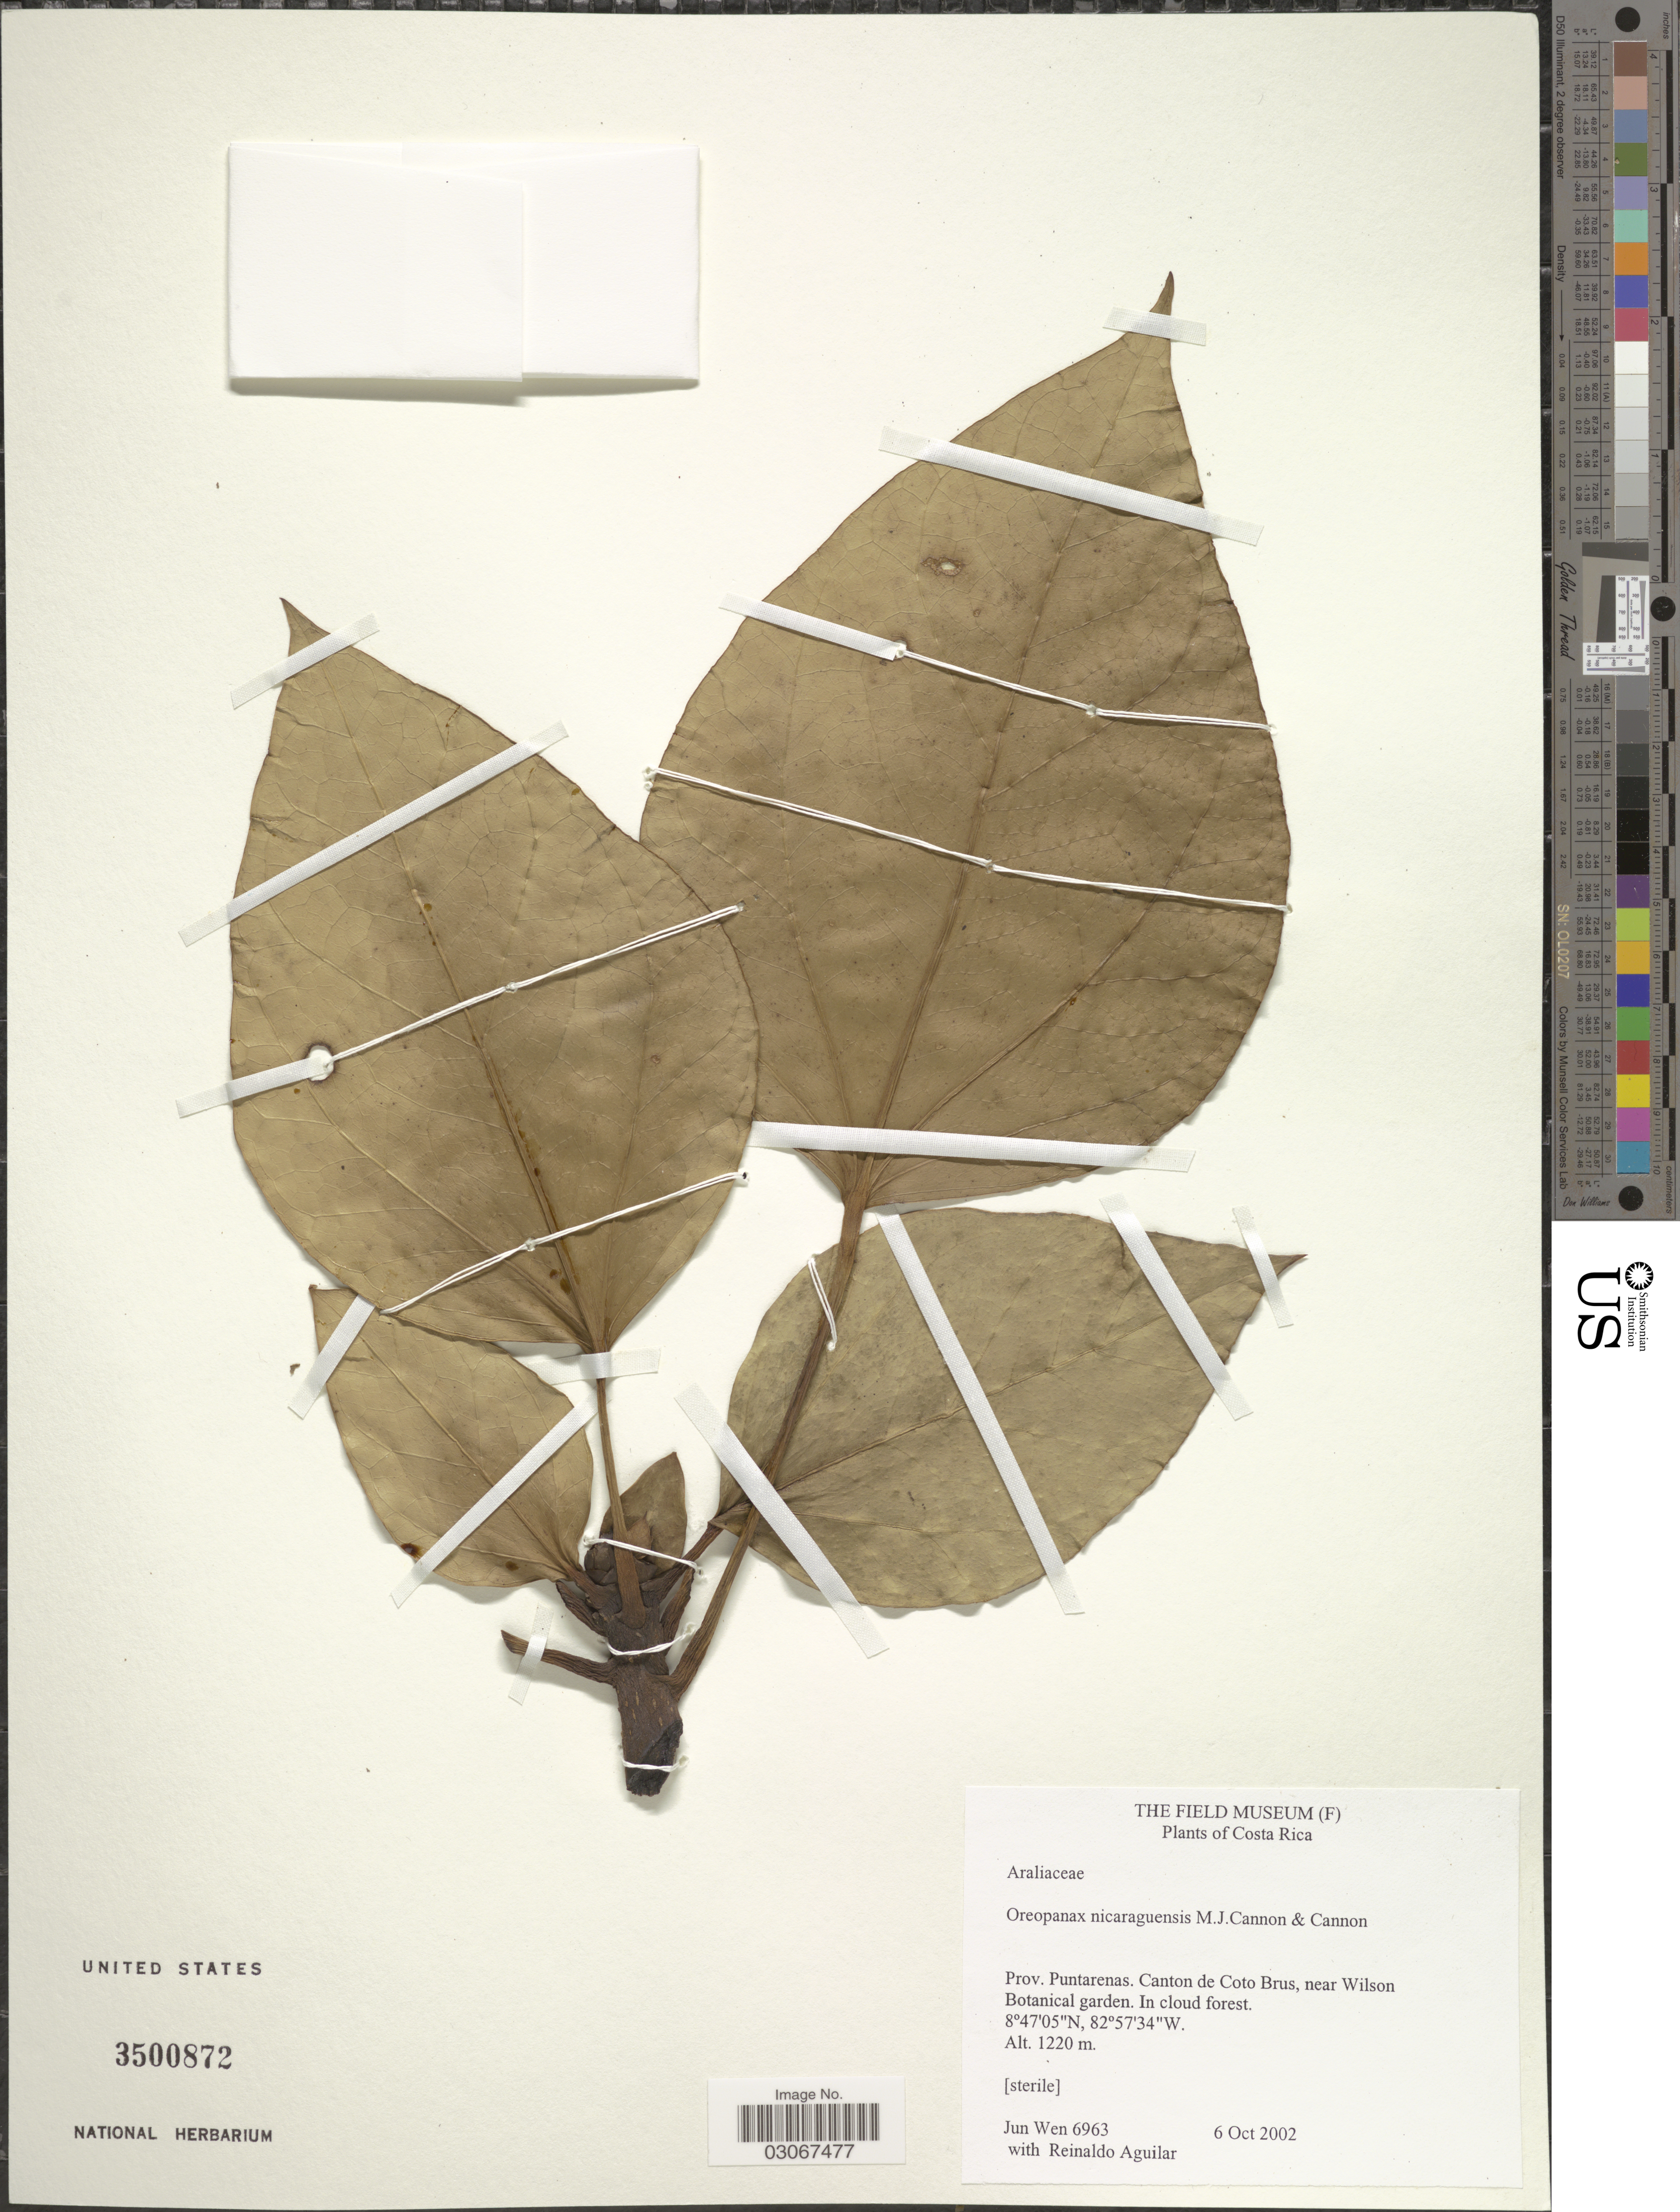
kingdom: Plantae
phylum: Tracheophyta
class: Magnoliopsida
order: Apiales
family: Araliaceae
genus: Oreopanax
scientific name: Oreopanax nicaraguensis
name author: M.J. Cannon & J. Cannon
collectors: J. Wen & R. Aguilar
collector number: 6963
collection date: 2002-10-06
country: Costa Rica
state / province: Puntarenas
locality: Cantón de Coto Brus, near Wilson Botanical Garden.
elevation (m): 1220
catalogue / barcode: US 3500872